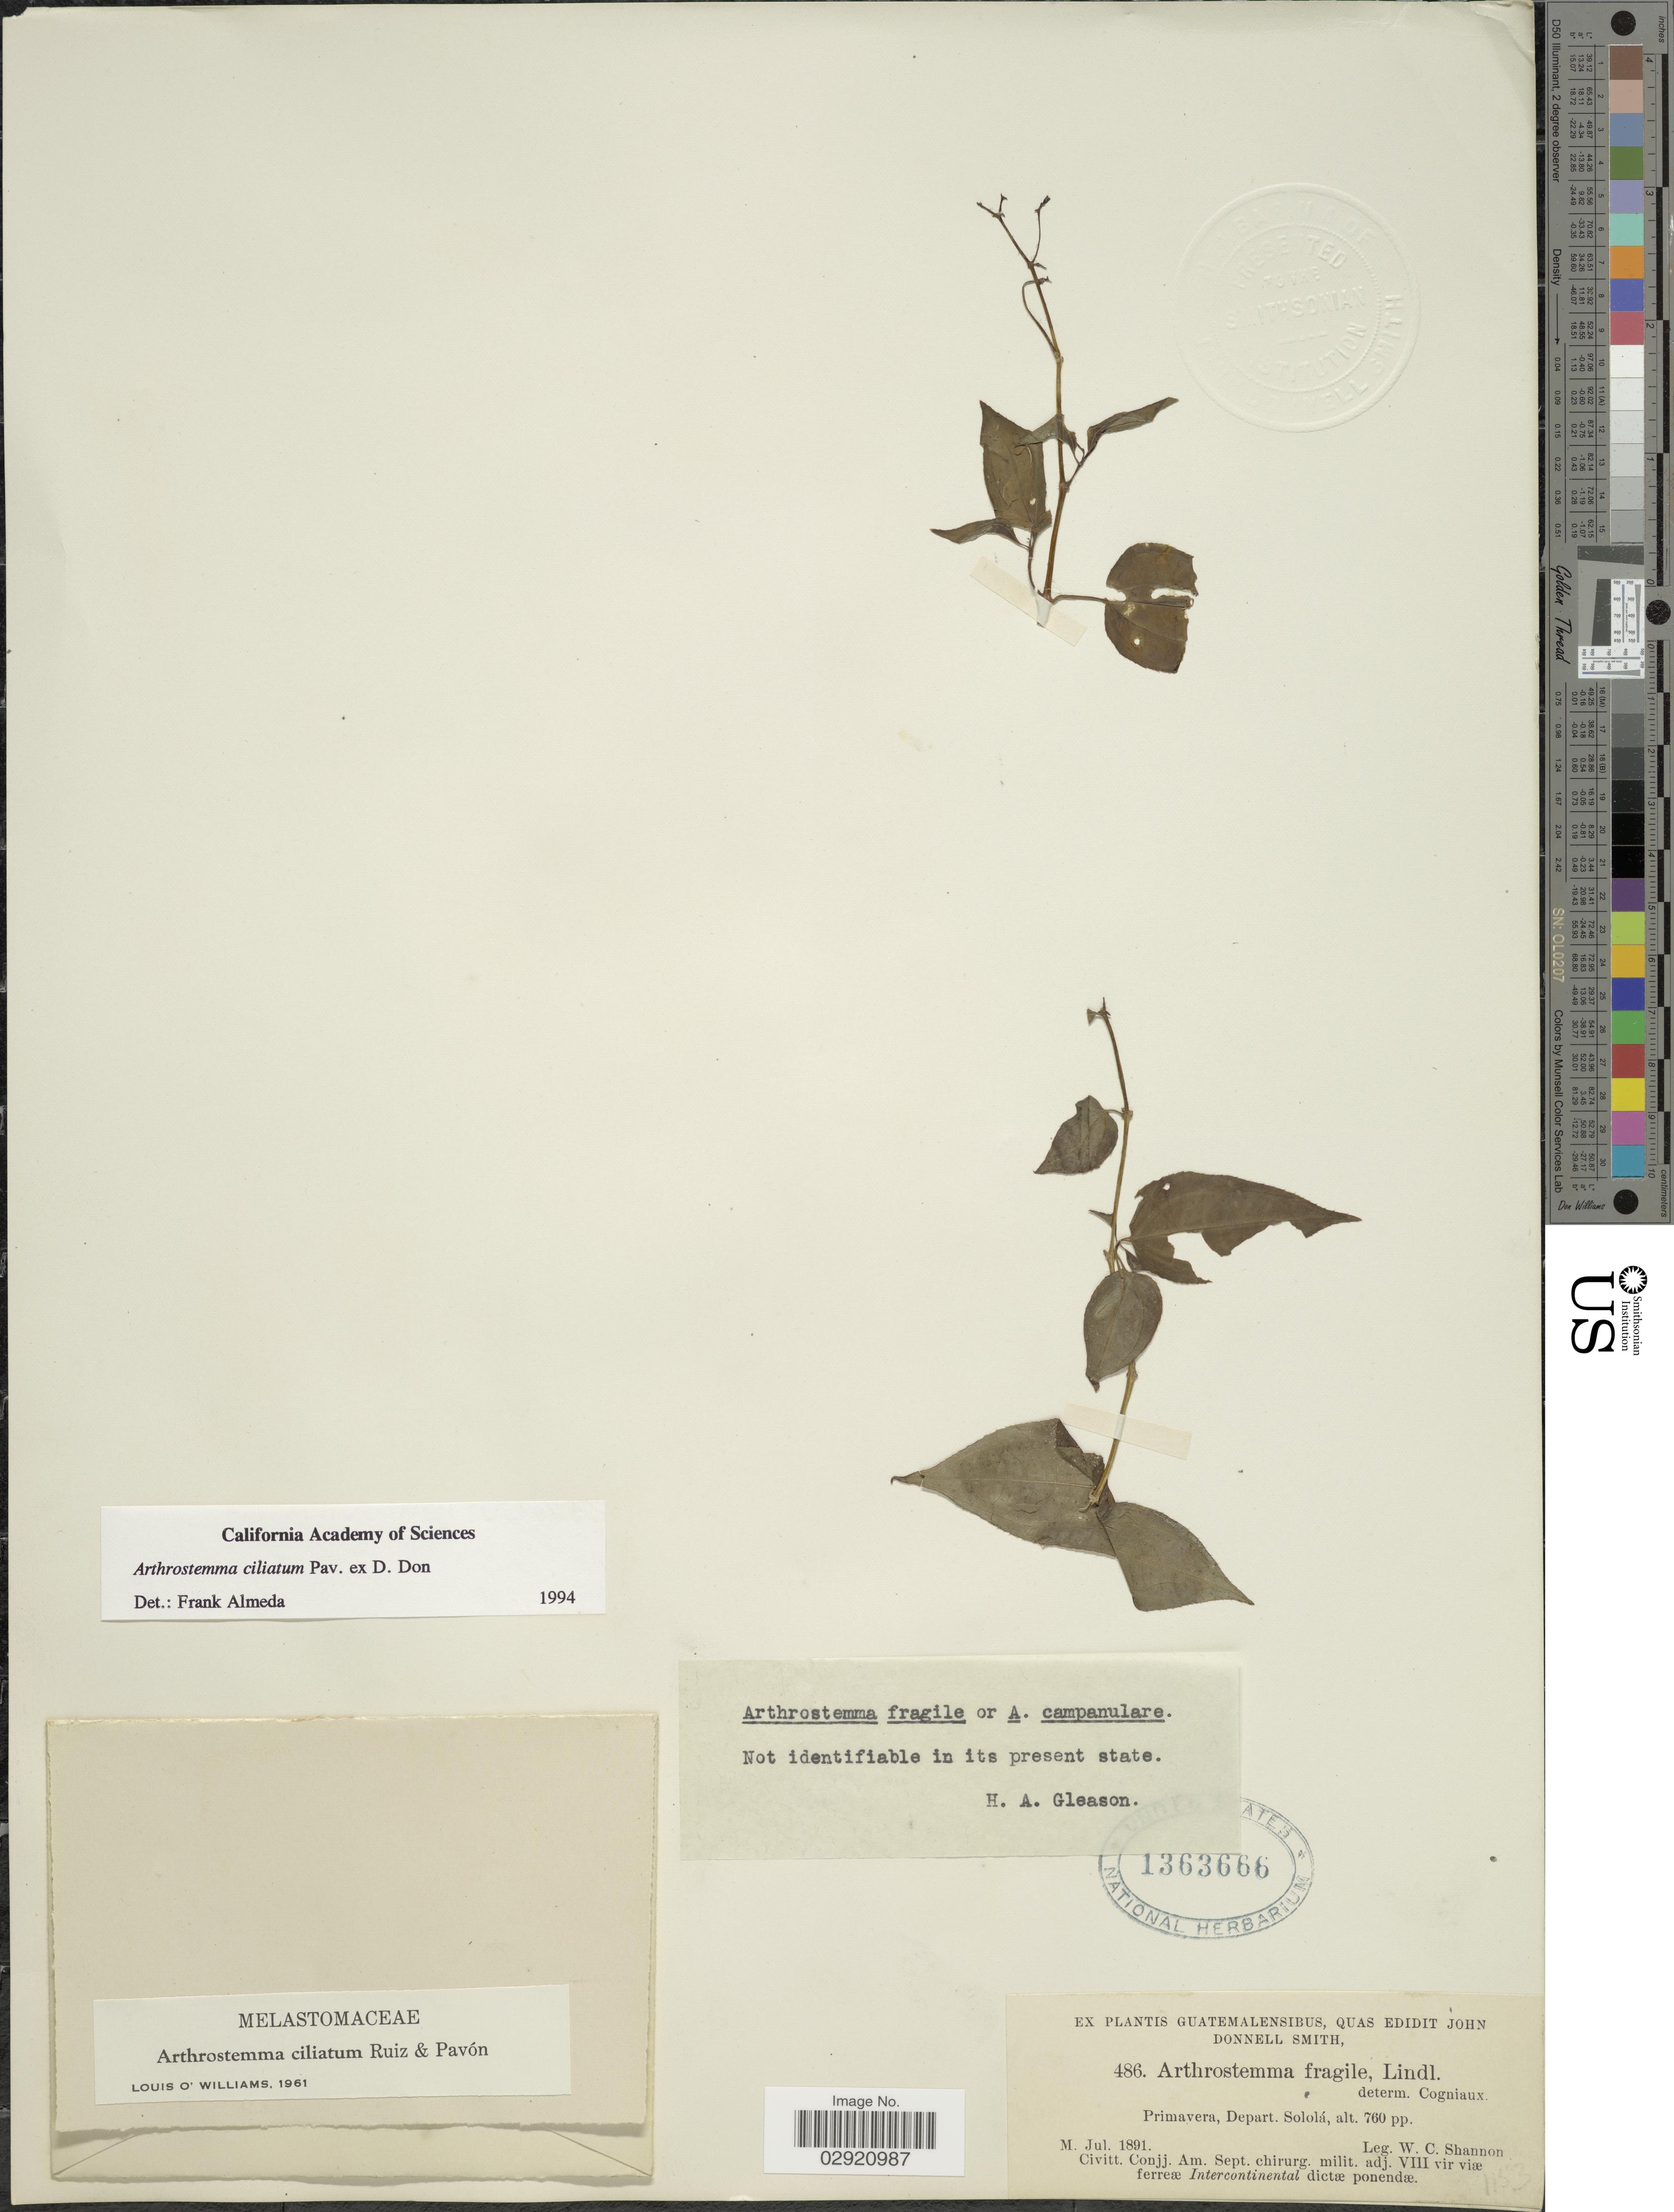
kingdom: Plantae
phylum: Tracheophyta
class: Magnoliopsida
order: Myrtales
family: Melastomataceae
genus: Arthrostemma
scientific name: Arthrostemma ciliatum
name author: Pav. ex D. Don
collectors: W. C. Shannon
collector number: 486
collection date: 1891-07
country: Guatemala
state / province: Sololá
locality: Primavera, Depart. Sololá.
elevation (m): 232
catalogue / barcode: US 1363666